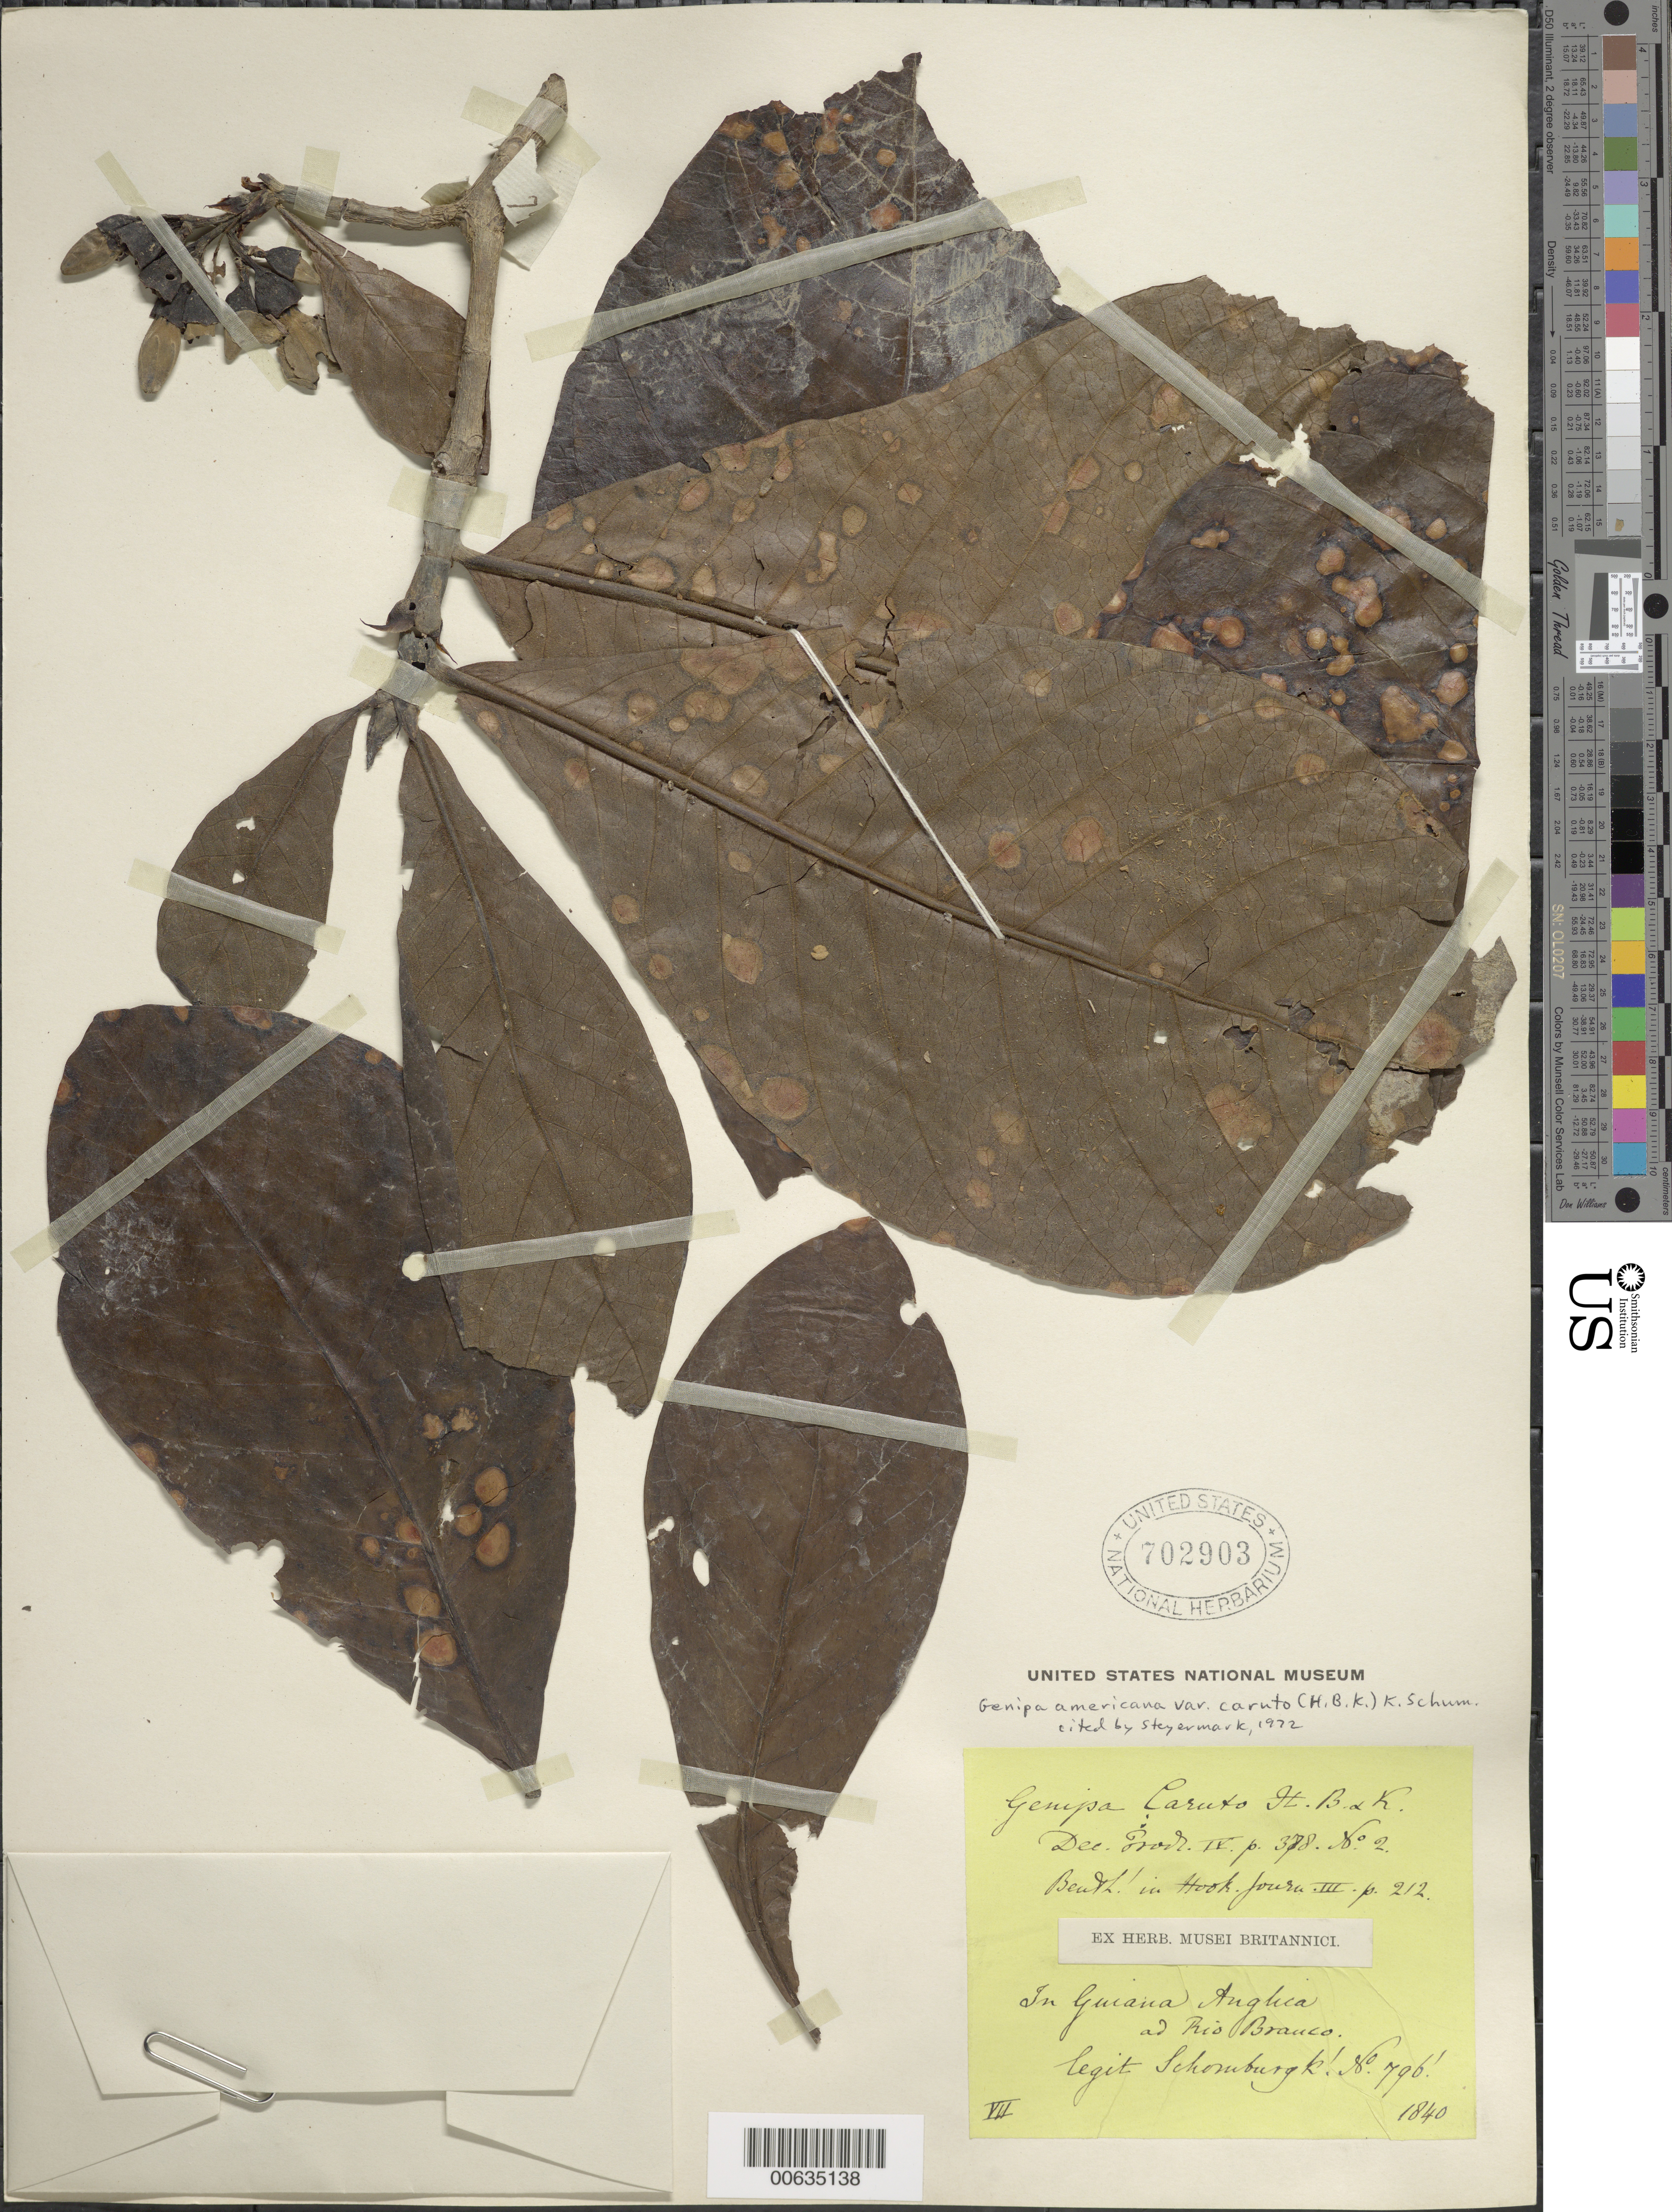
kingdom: Plantae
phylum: Tracheophyta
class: Magnoliopsida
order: Gentianales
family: Rubiaceae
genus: Genipa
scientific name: Genipa americana var. caruto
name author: (Kunth) K. Schum.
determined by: Steyermark, Julian A., (VEN)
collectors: R. H. Schomburgk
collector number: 796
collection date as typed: July 1840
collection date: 1840-07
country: Guyana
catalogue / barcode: US 702903